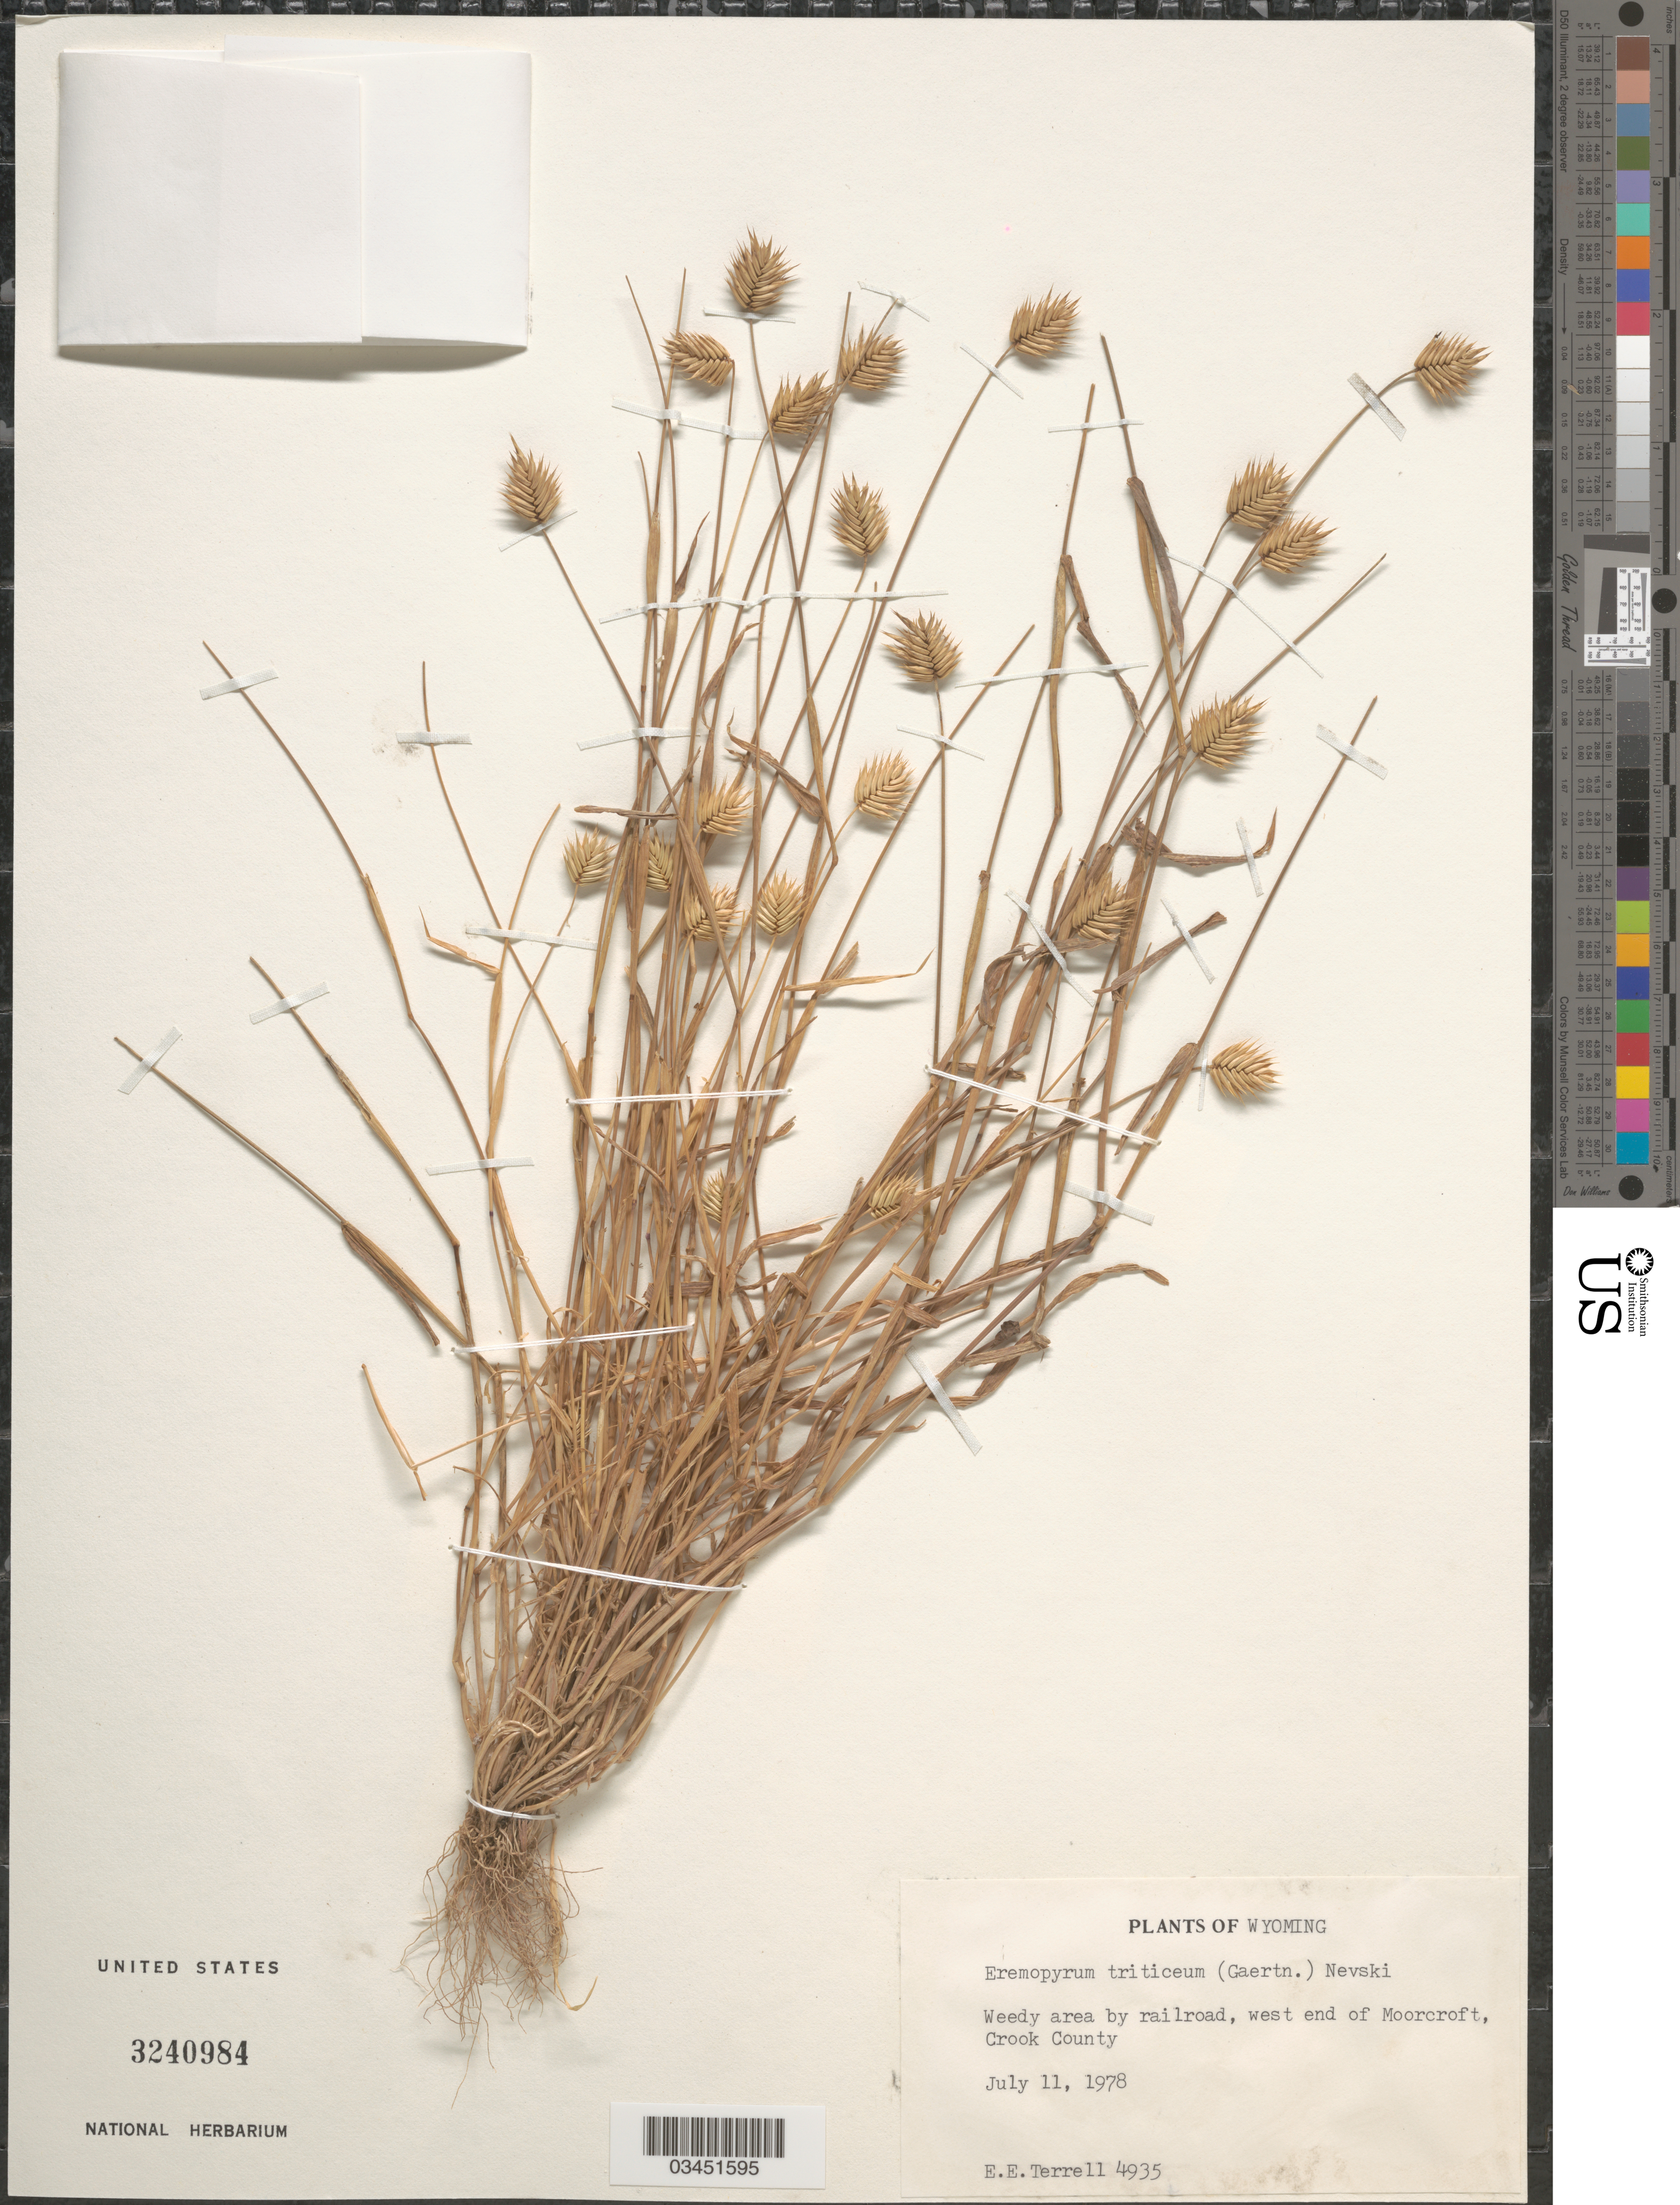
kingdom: Plantae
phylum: Tracheophyta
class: Liliopsida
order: Poales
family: Poaceae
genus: Eremopyrum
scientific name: Eremopyrum triticeum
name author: (Gaertn.) Nevski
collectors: E. E. Terrell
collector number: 4935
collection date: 1978-07-11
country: United States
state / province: Wyoming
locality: Weedy area by railroad, west end of Moorcroft, Crook County.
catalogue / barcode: US 3240984